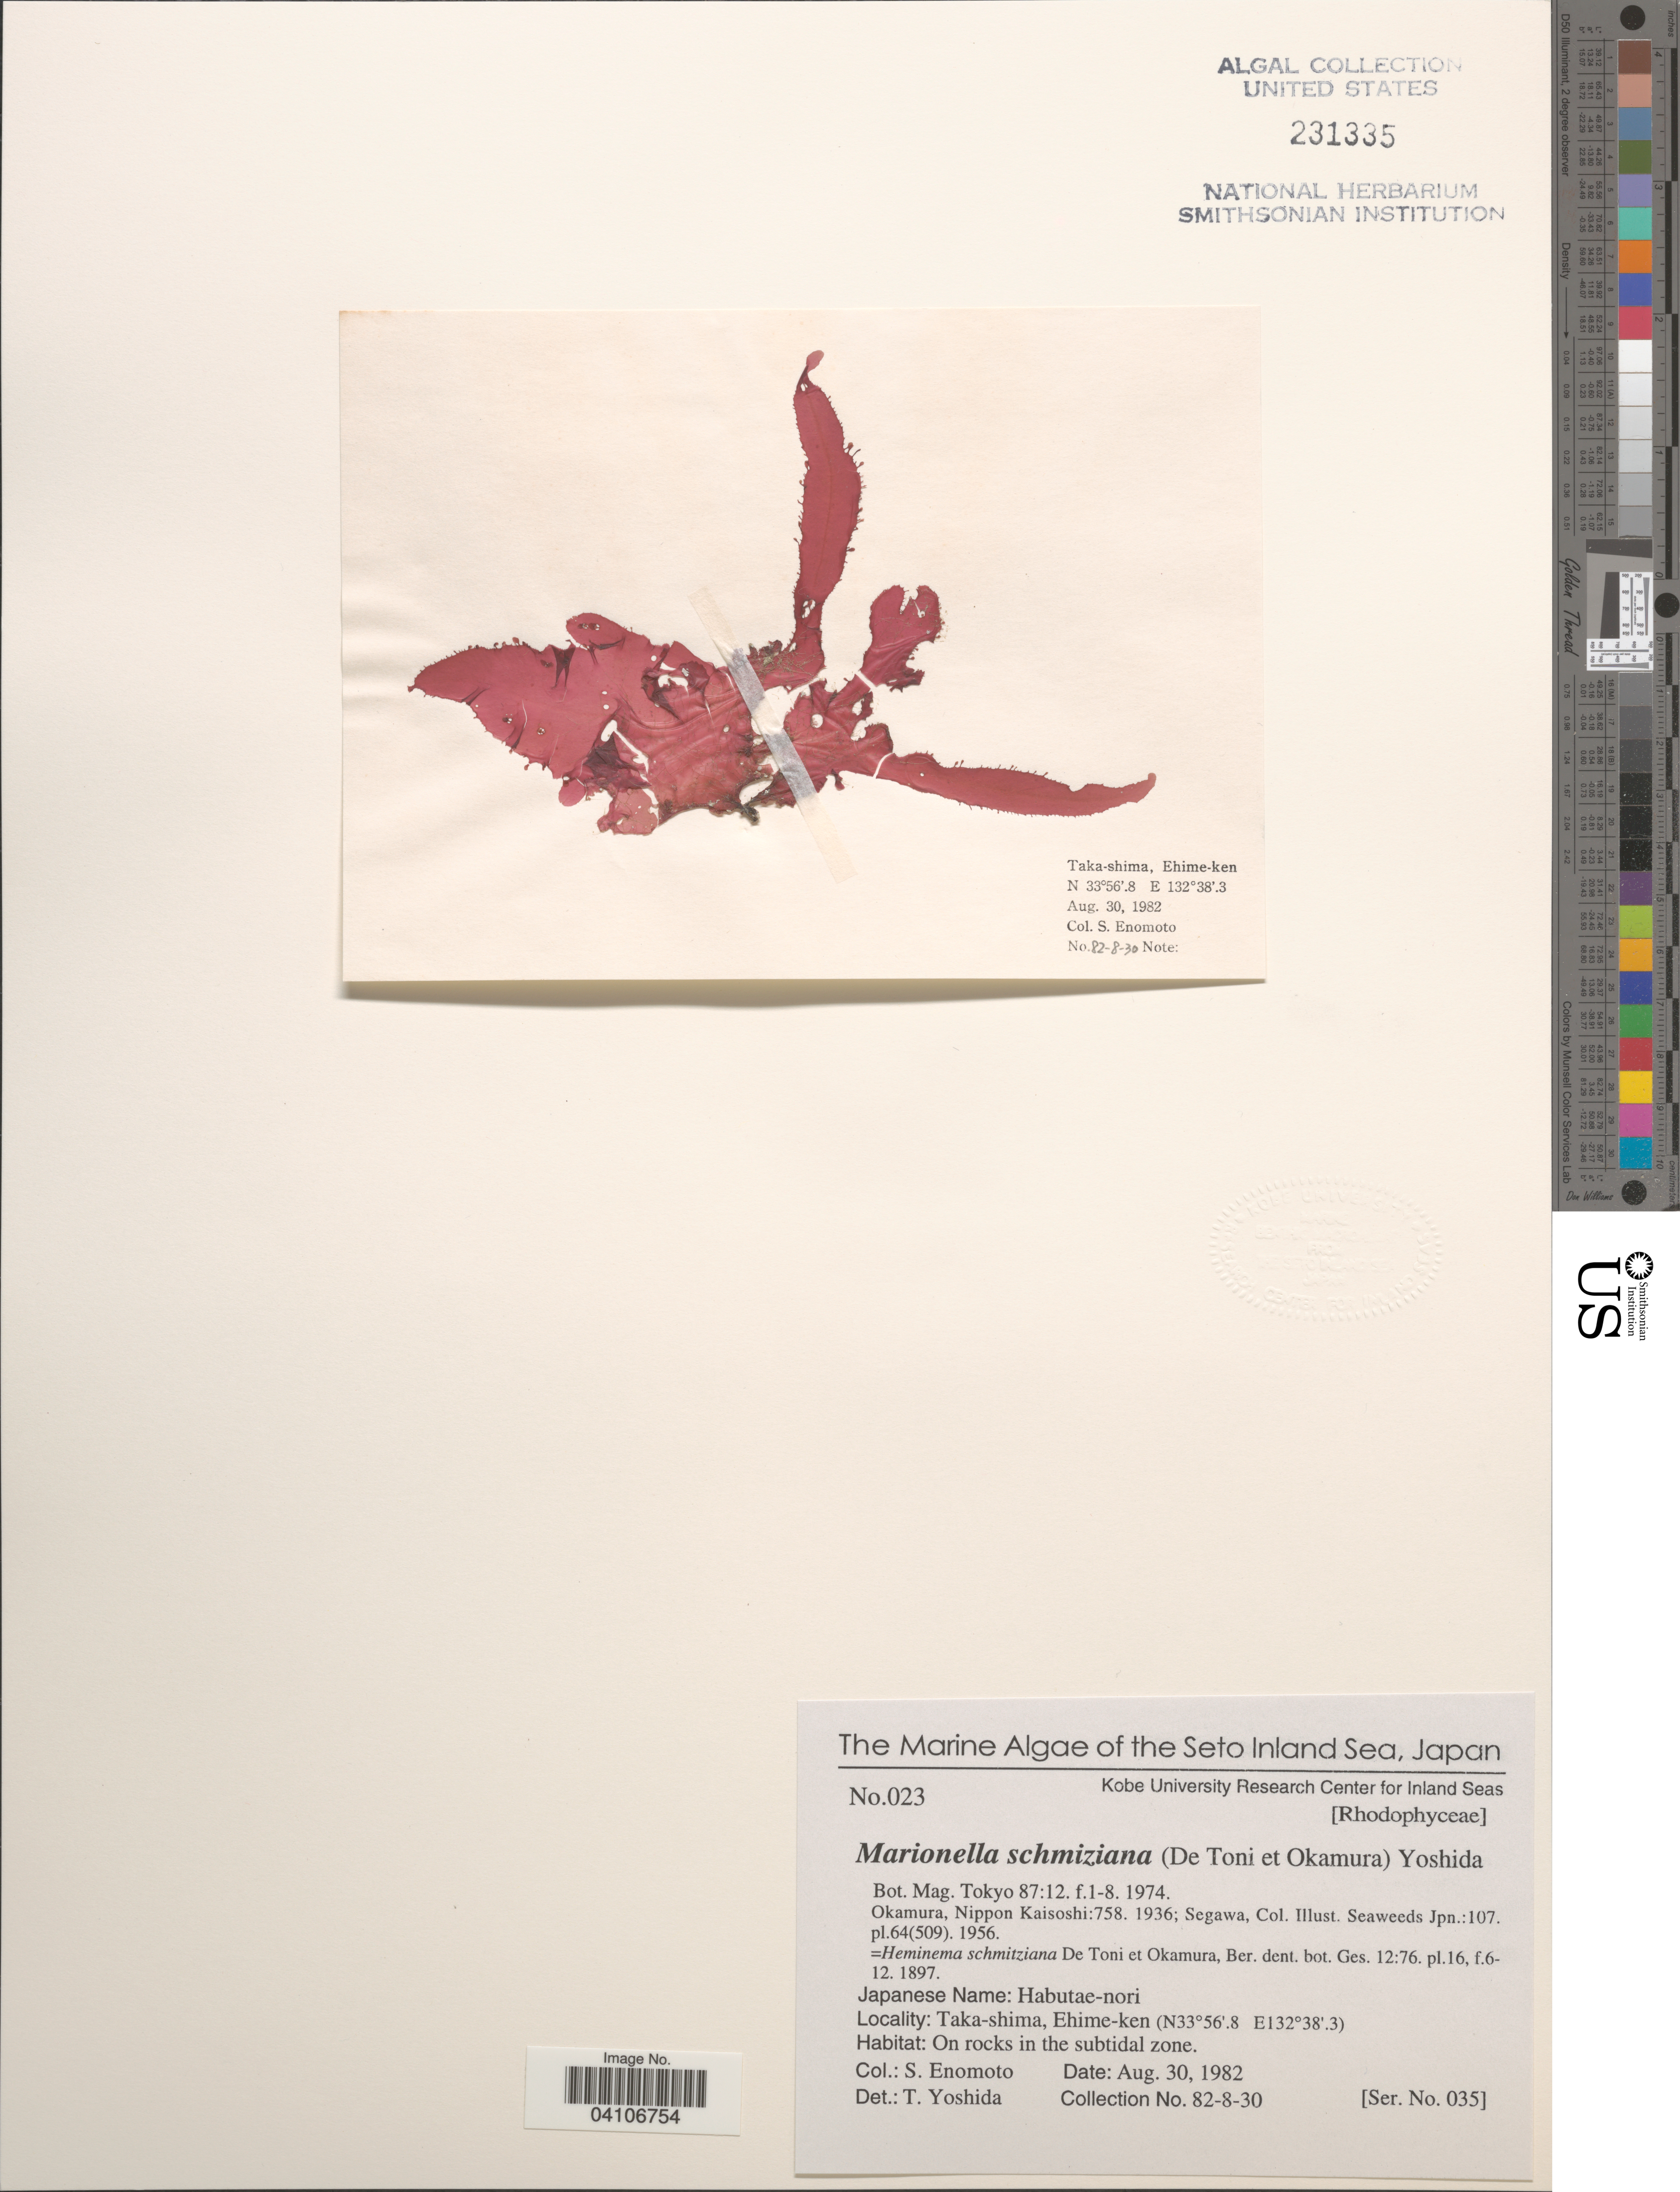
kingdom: Plantae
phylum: Rhodophyta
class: Florideophyceae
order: Ceramiales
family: Delesseriaceae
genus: Marionella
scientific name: Marionella schmitziana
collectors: S. Enomoto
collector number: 82-8-30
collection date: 1982-08-30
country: Japan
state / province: Ehime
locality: The Seto Inland Sea. Taka-shima, Ehime-ken. On rocks in the subtidal zone.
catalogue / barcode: US 231335